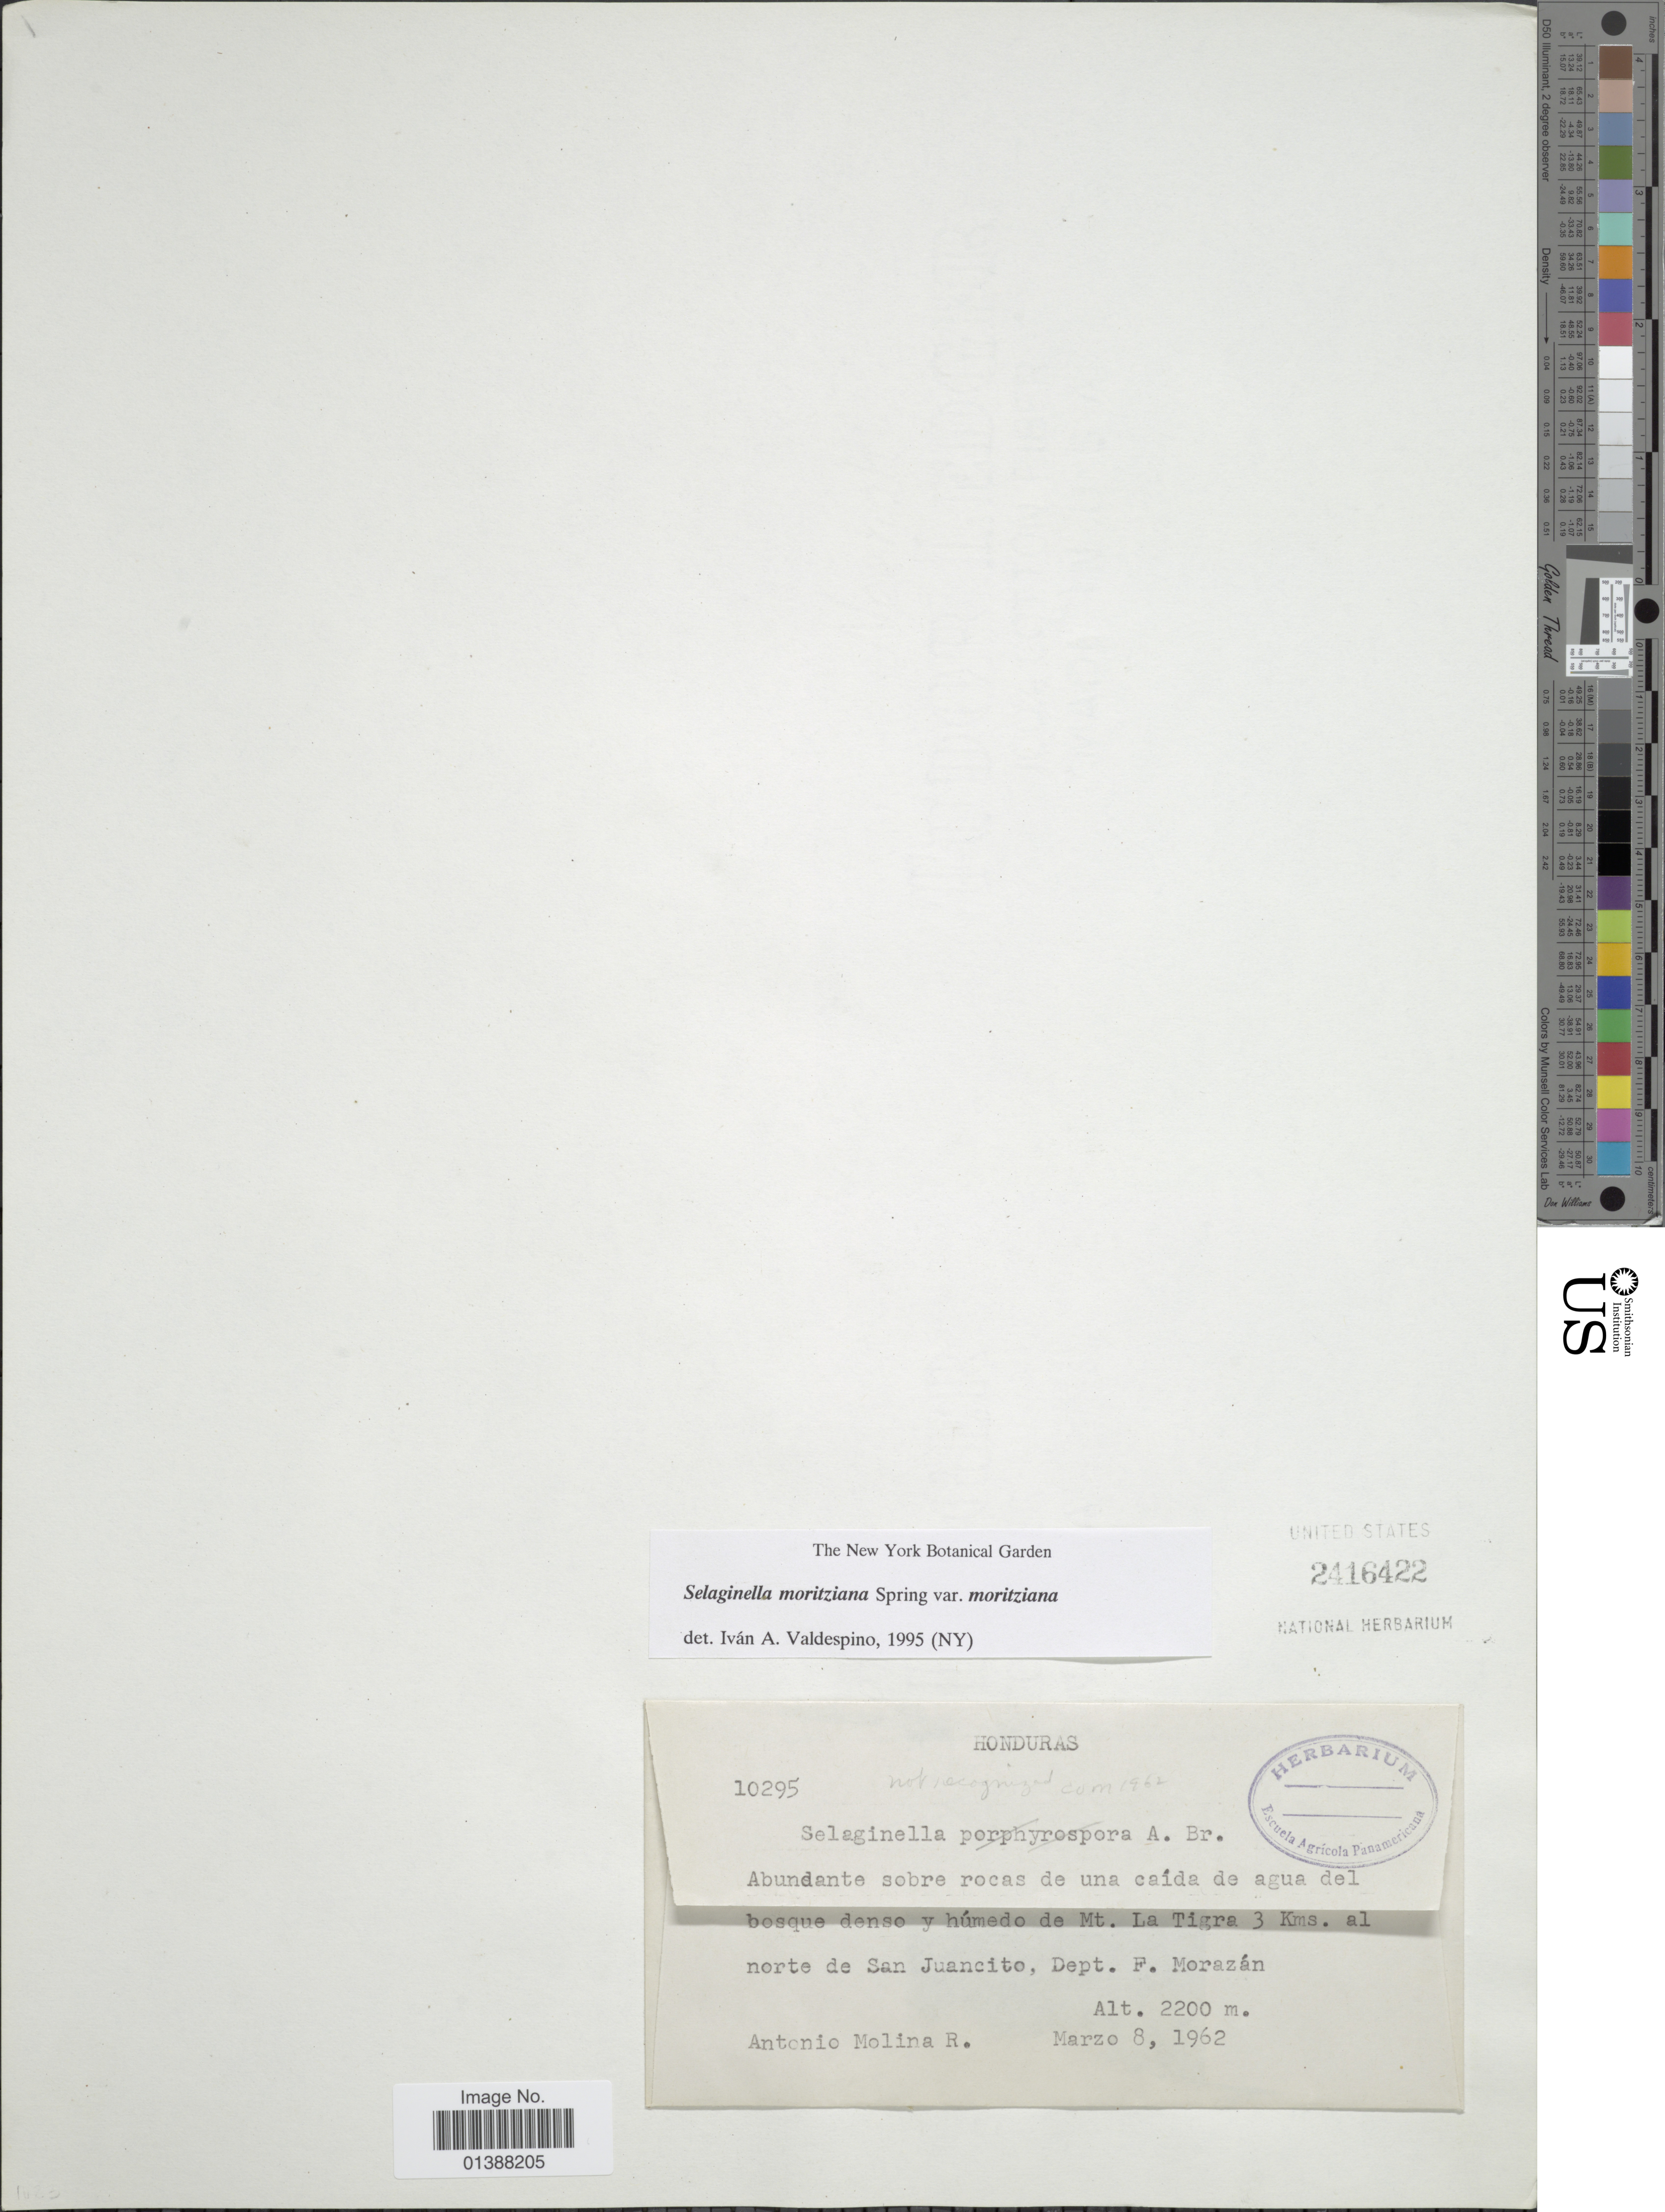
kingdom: Plantae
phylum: Tracheophyta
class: Lycopodiopsida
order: Selaginellales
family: Selaginellaceae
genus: Selaginella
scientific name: Selaginella moritziana var. moritziana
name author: Spring ex Klotzsch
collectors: A. Molina R.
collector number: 10295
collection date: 1962-03-08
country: Honduras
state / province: Fco. Morazán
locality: Húmedo de Mt Tigra 3 Kms al norte de San Juancito, Dept F Morazán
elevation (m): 2200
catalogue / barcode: US 2416422